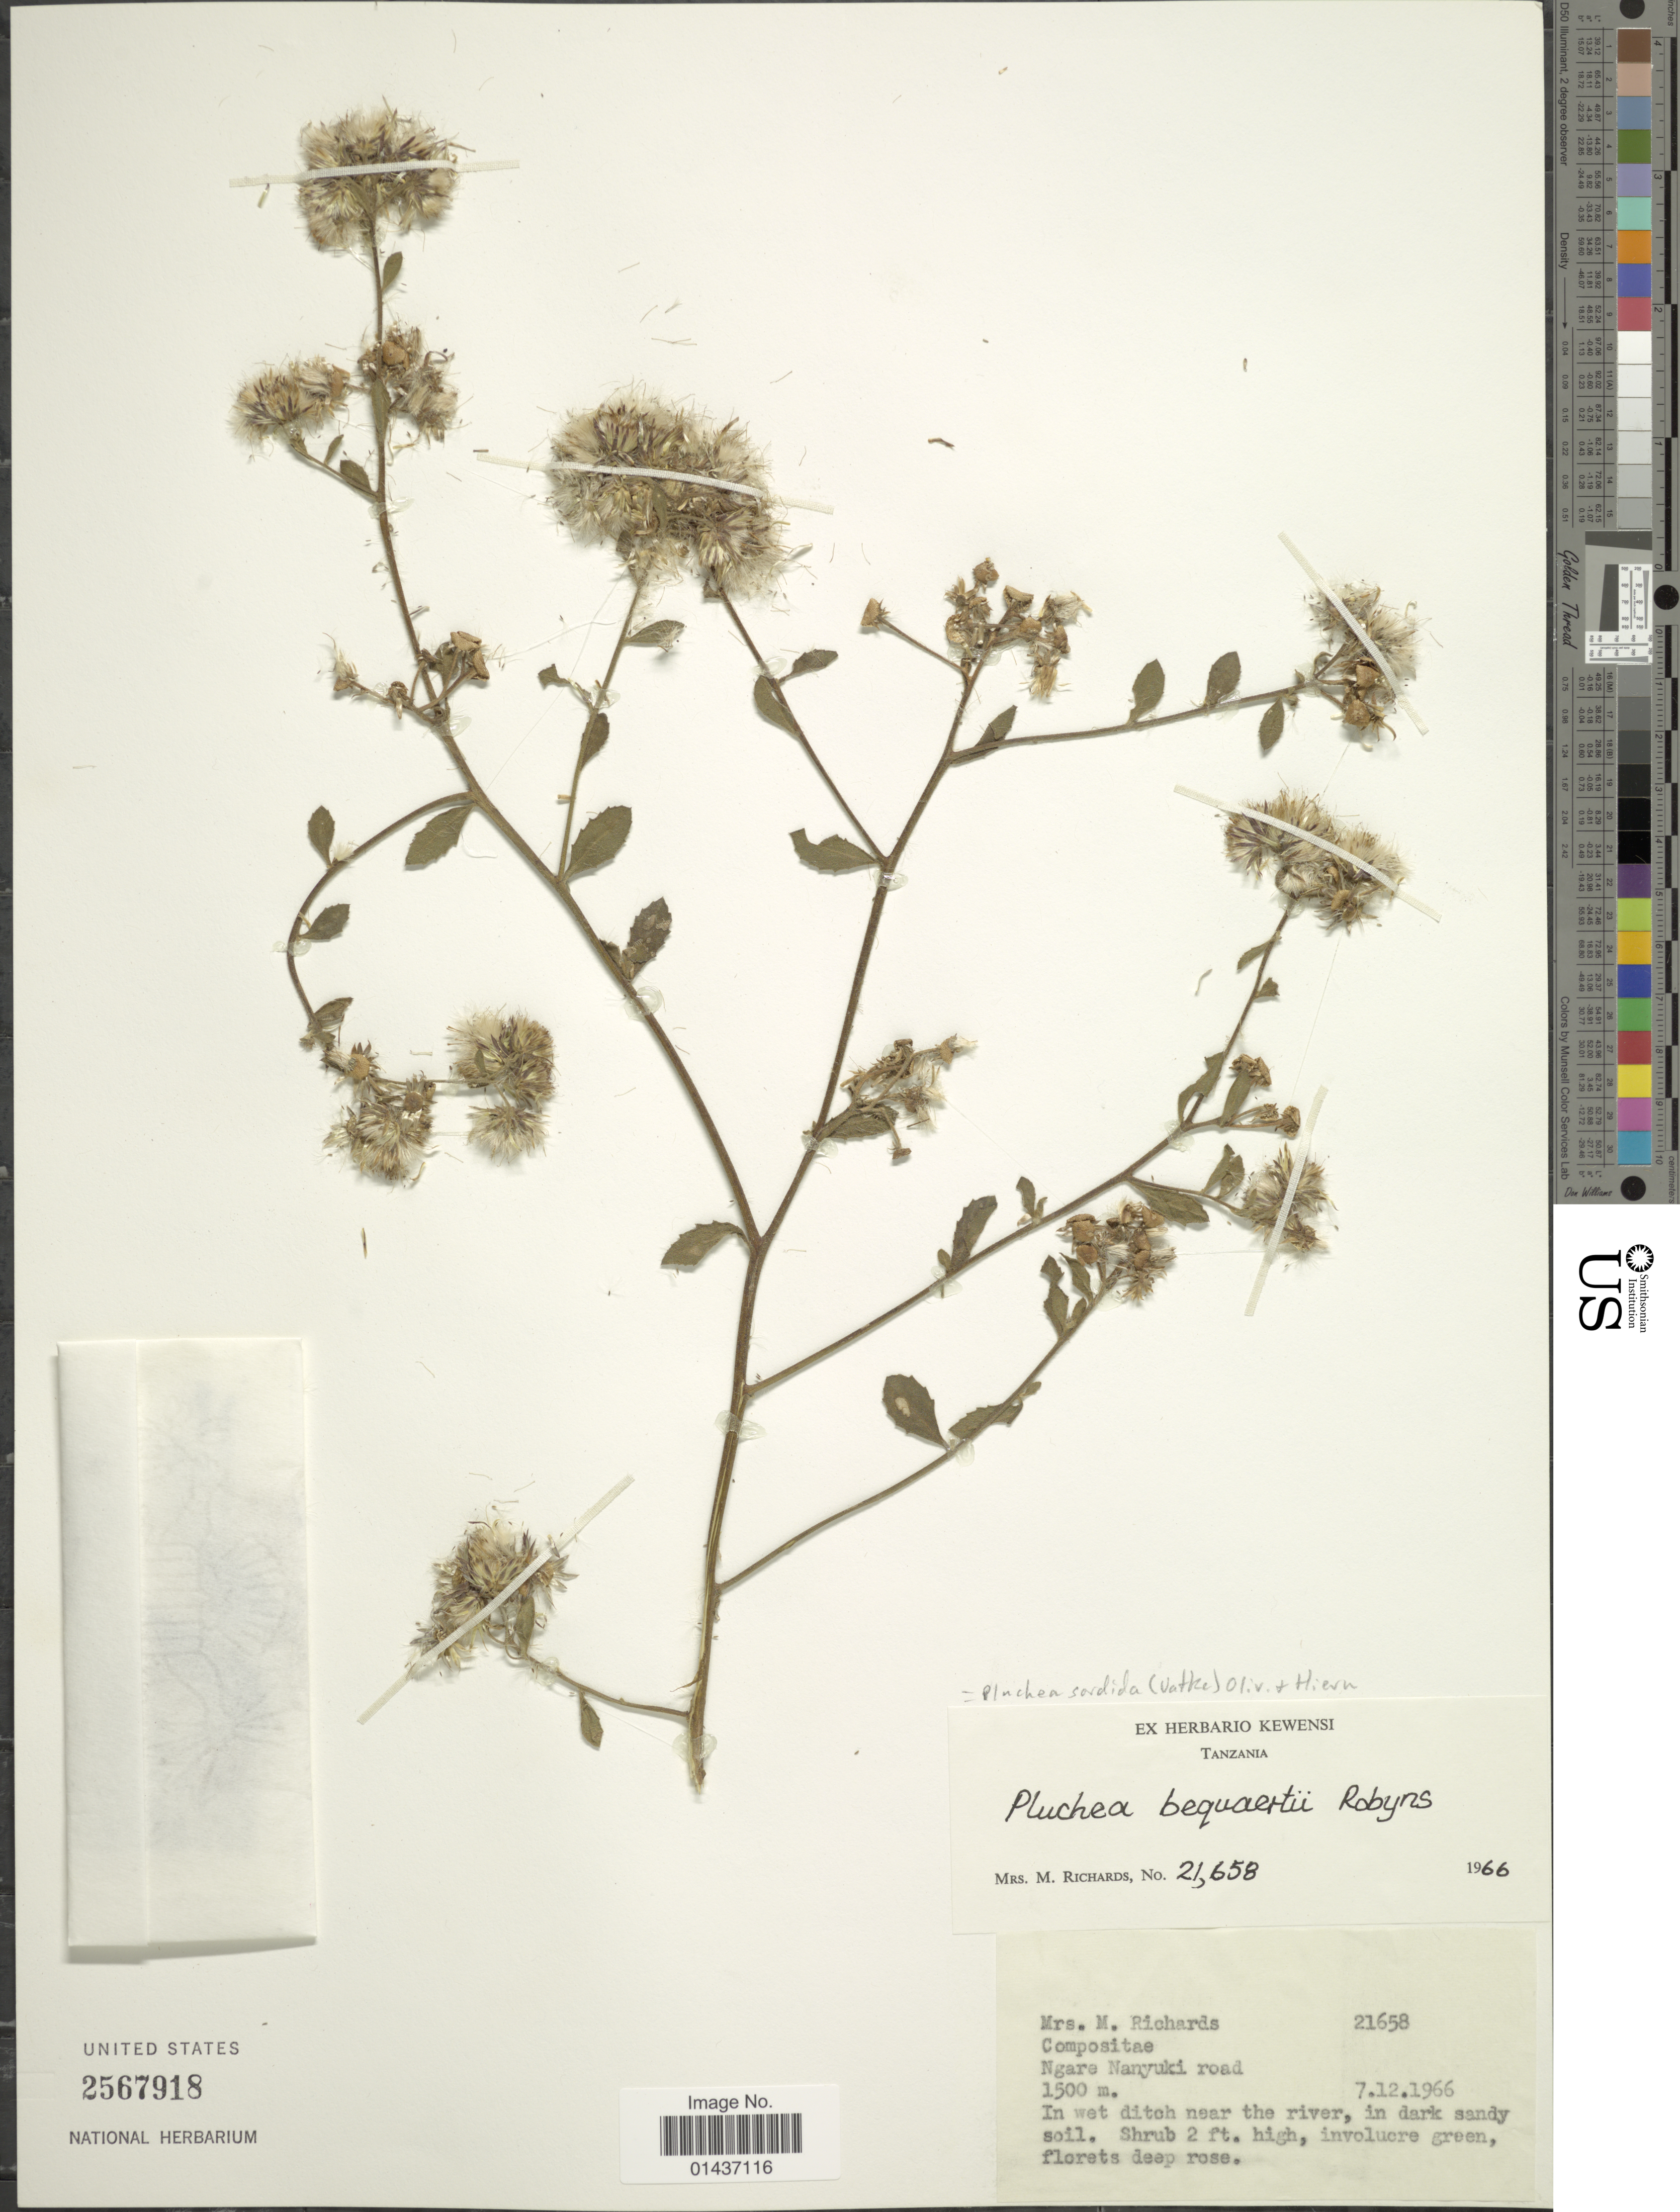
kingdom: Plantae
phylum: Tracheophyta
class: Magnoliopsida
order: Asterales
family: Asteraceae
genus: Pluchea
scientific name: Pluchea sordida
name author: (Vatke) Oliv. & Harms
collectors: M. Richards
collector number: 21658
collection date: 1966-12-07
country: Tanzania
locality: Ngare Nanyuki road, In wet ditch near the river, in dark sandy soil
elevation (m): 1500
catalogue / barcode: US 2567918